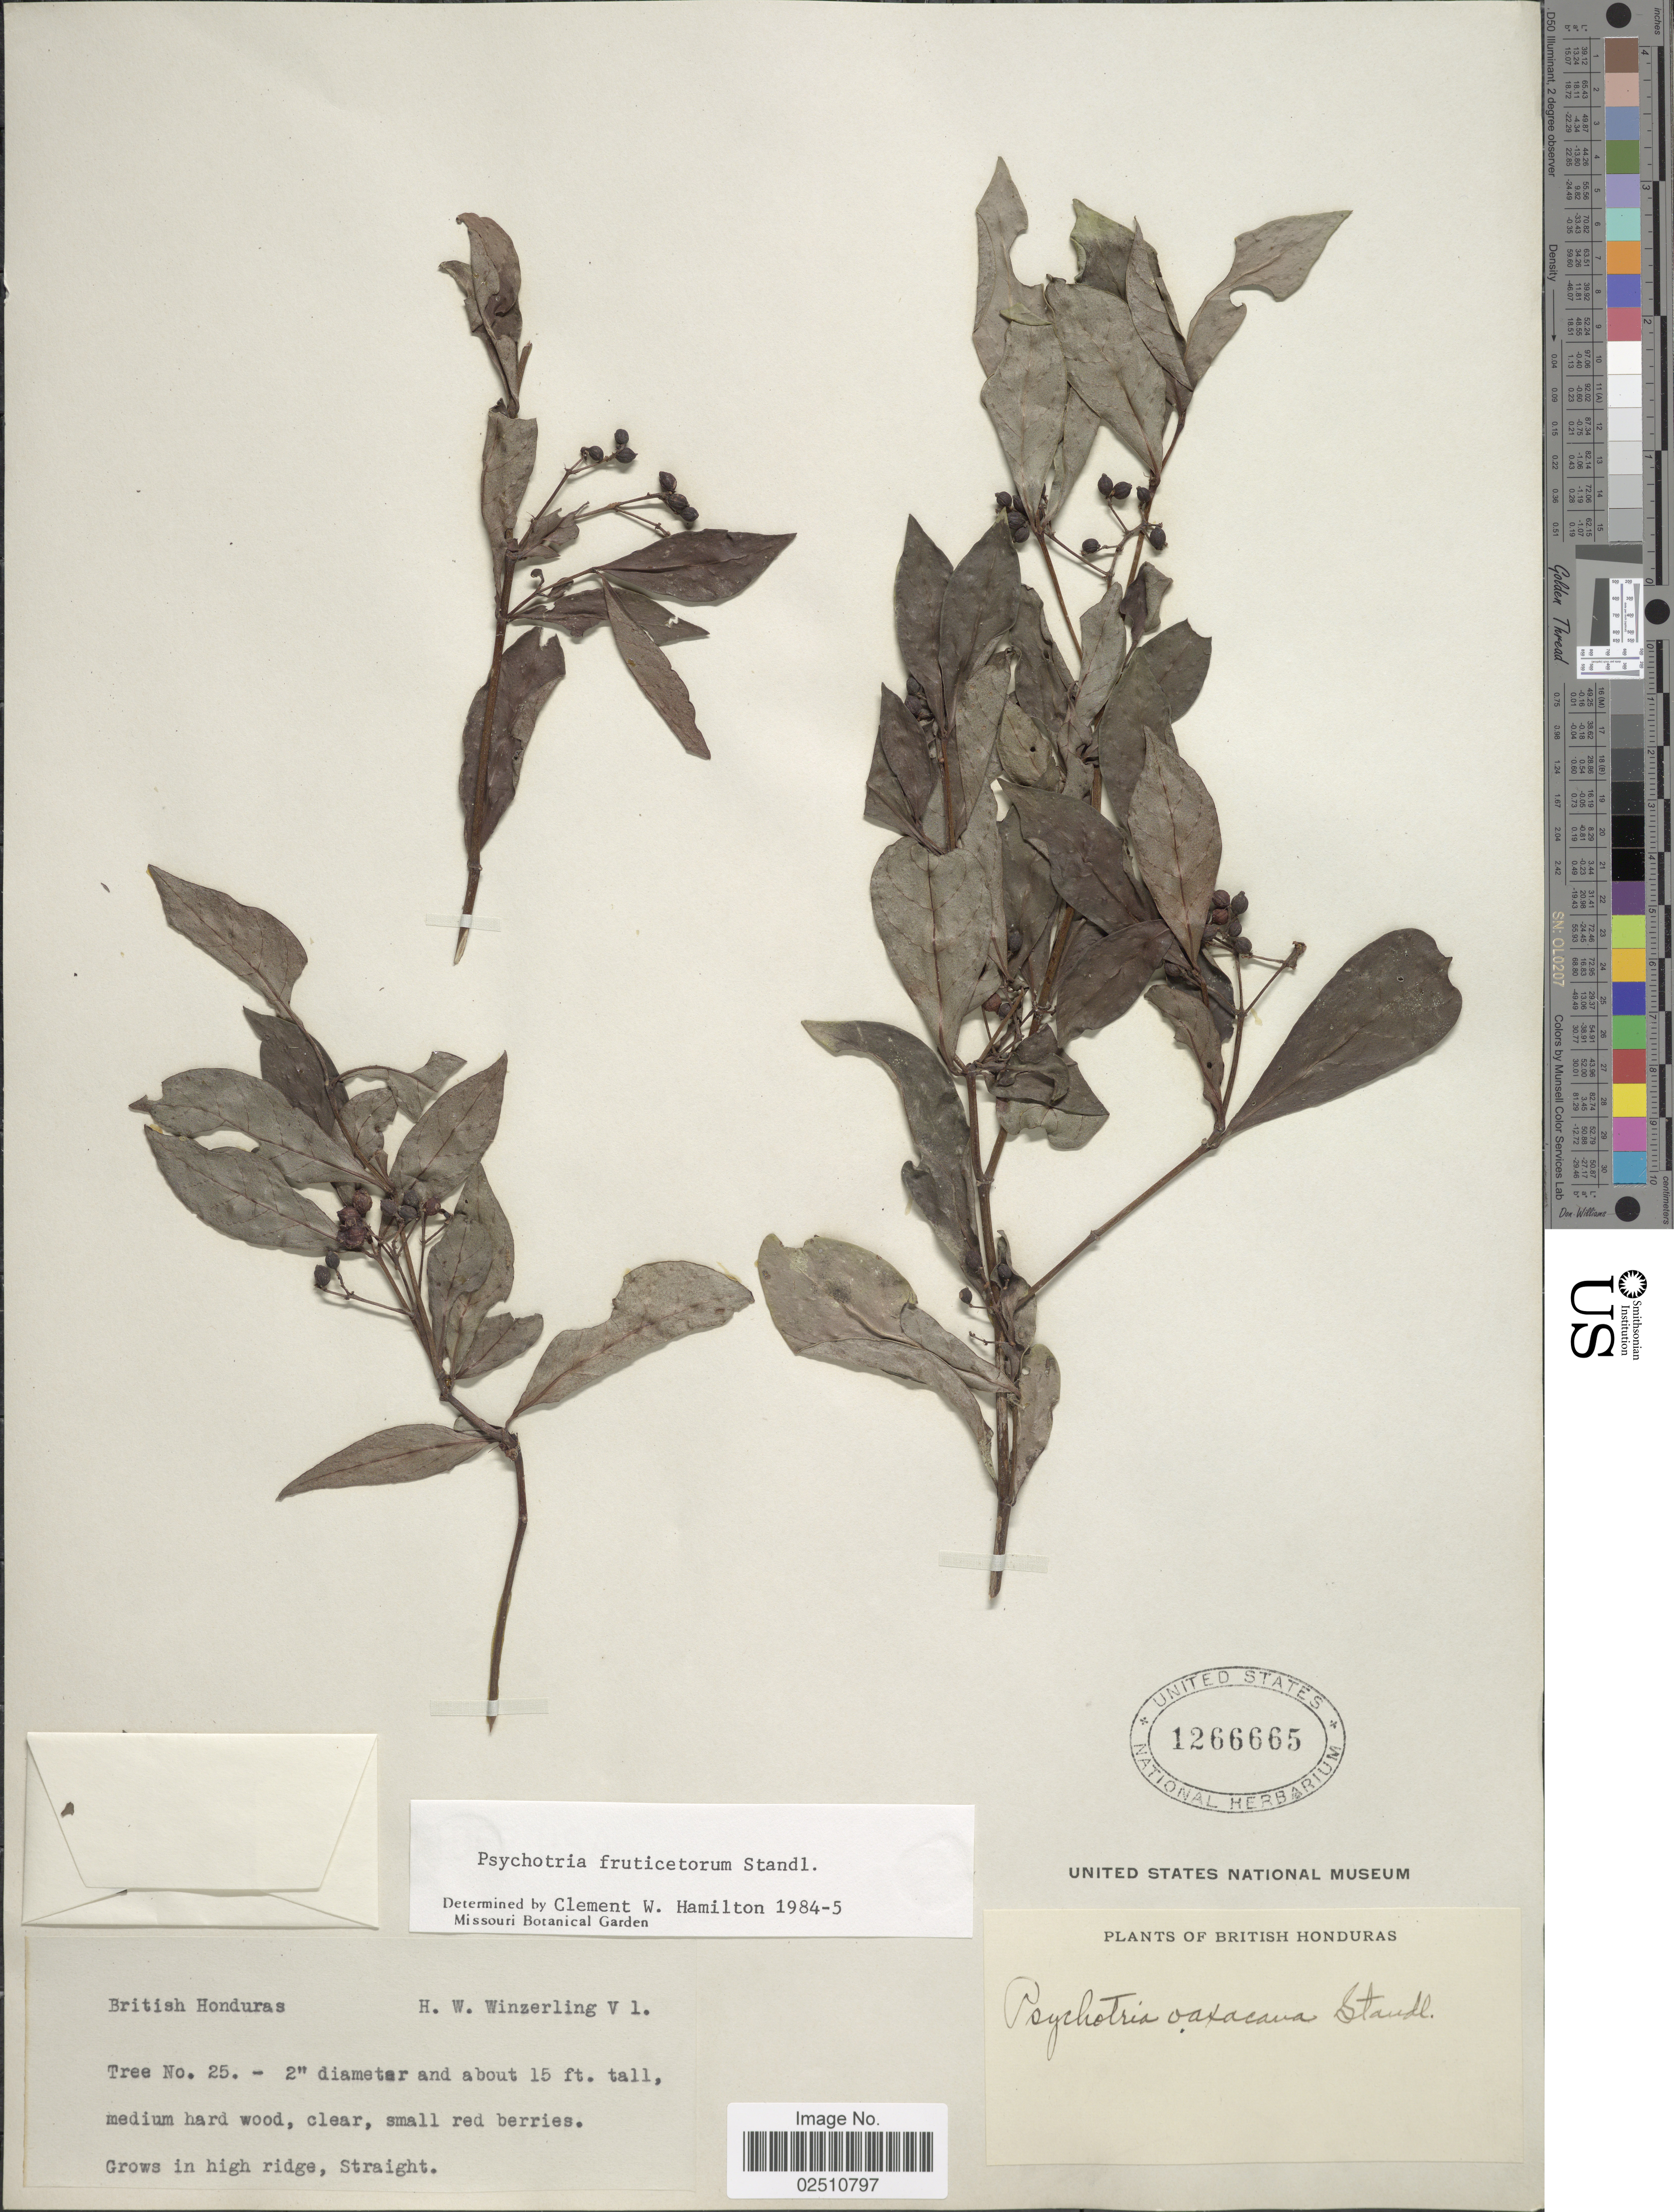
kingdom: Plantae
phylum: Tracheophyta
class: Magnoliopsida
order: Gentianales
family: Rubiaceae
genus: Psychotria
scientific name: Psychotria fruticetorum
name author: Standl.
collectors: H. Winzerling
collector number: V 1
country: Belize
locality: British Honduras, in high ridge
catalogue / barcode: US 1266665